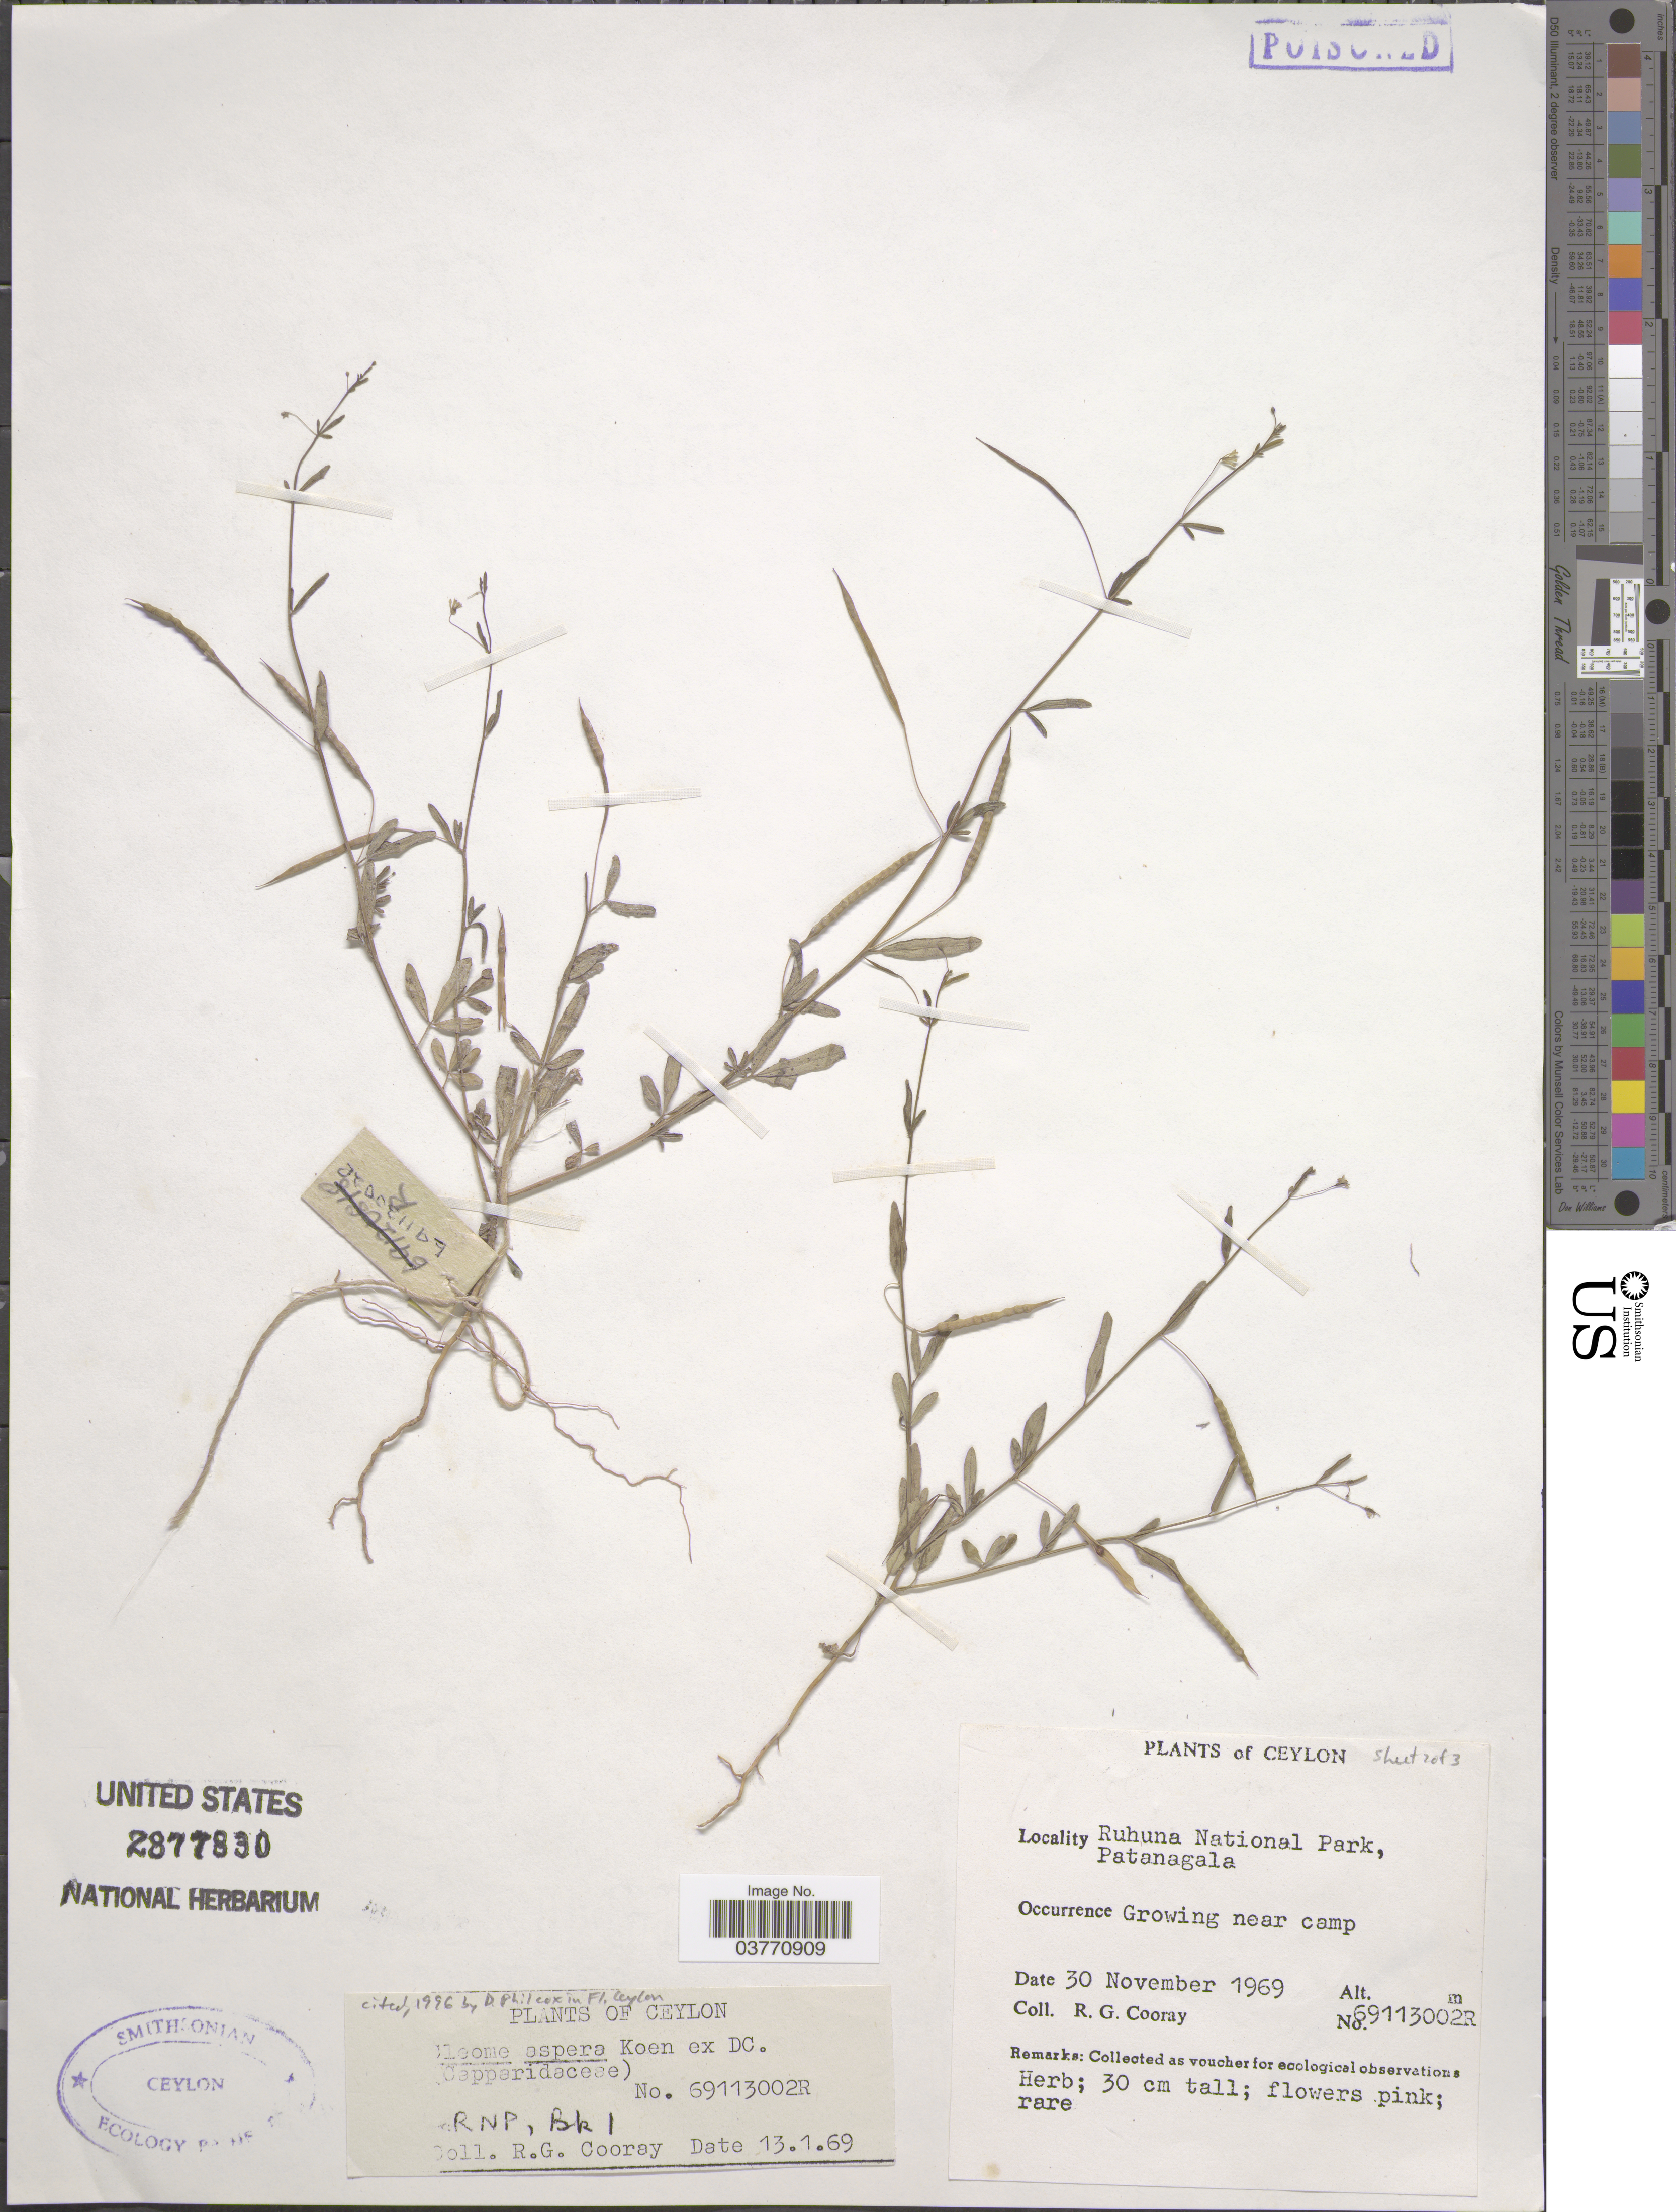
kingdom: Plantae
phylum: Tracheophyta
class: Magnoliopsida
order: Brassicales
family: Cleomaceae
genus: Corynandra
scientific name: Corynandra aspera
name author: (J. Koenig ex DC.) Roalson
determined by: Strong, Mark T., (BOT), Smithsonian Institution - National Museum of Natural History (UNITED STATES)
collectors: R. Cooray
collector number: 69113002R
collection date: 1969-11-30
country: Sri Lanka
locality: Ceylon. Ruhuna National Park, Patanagala.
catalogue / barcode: US 2877830